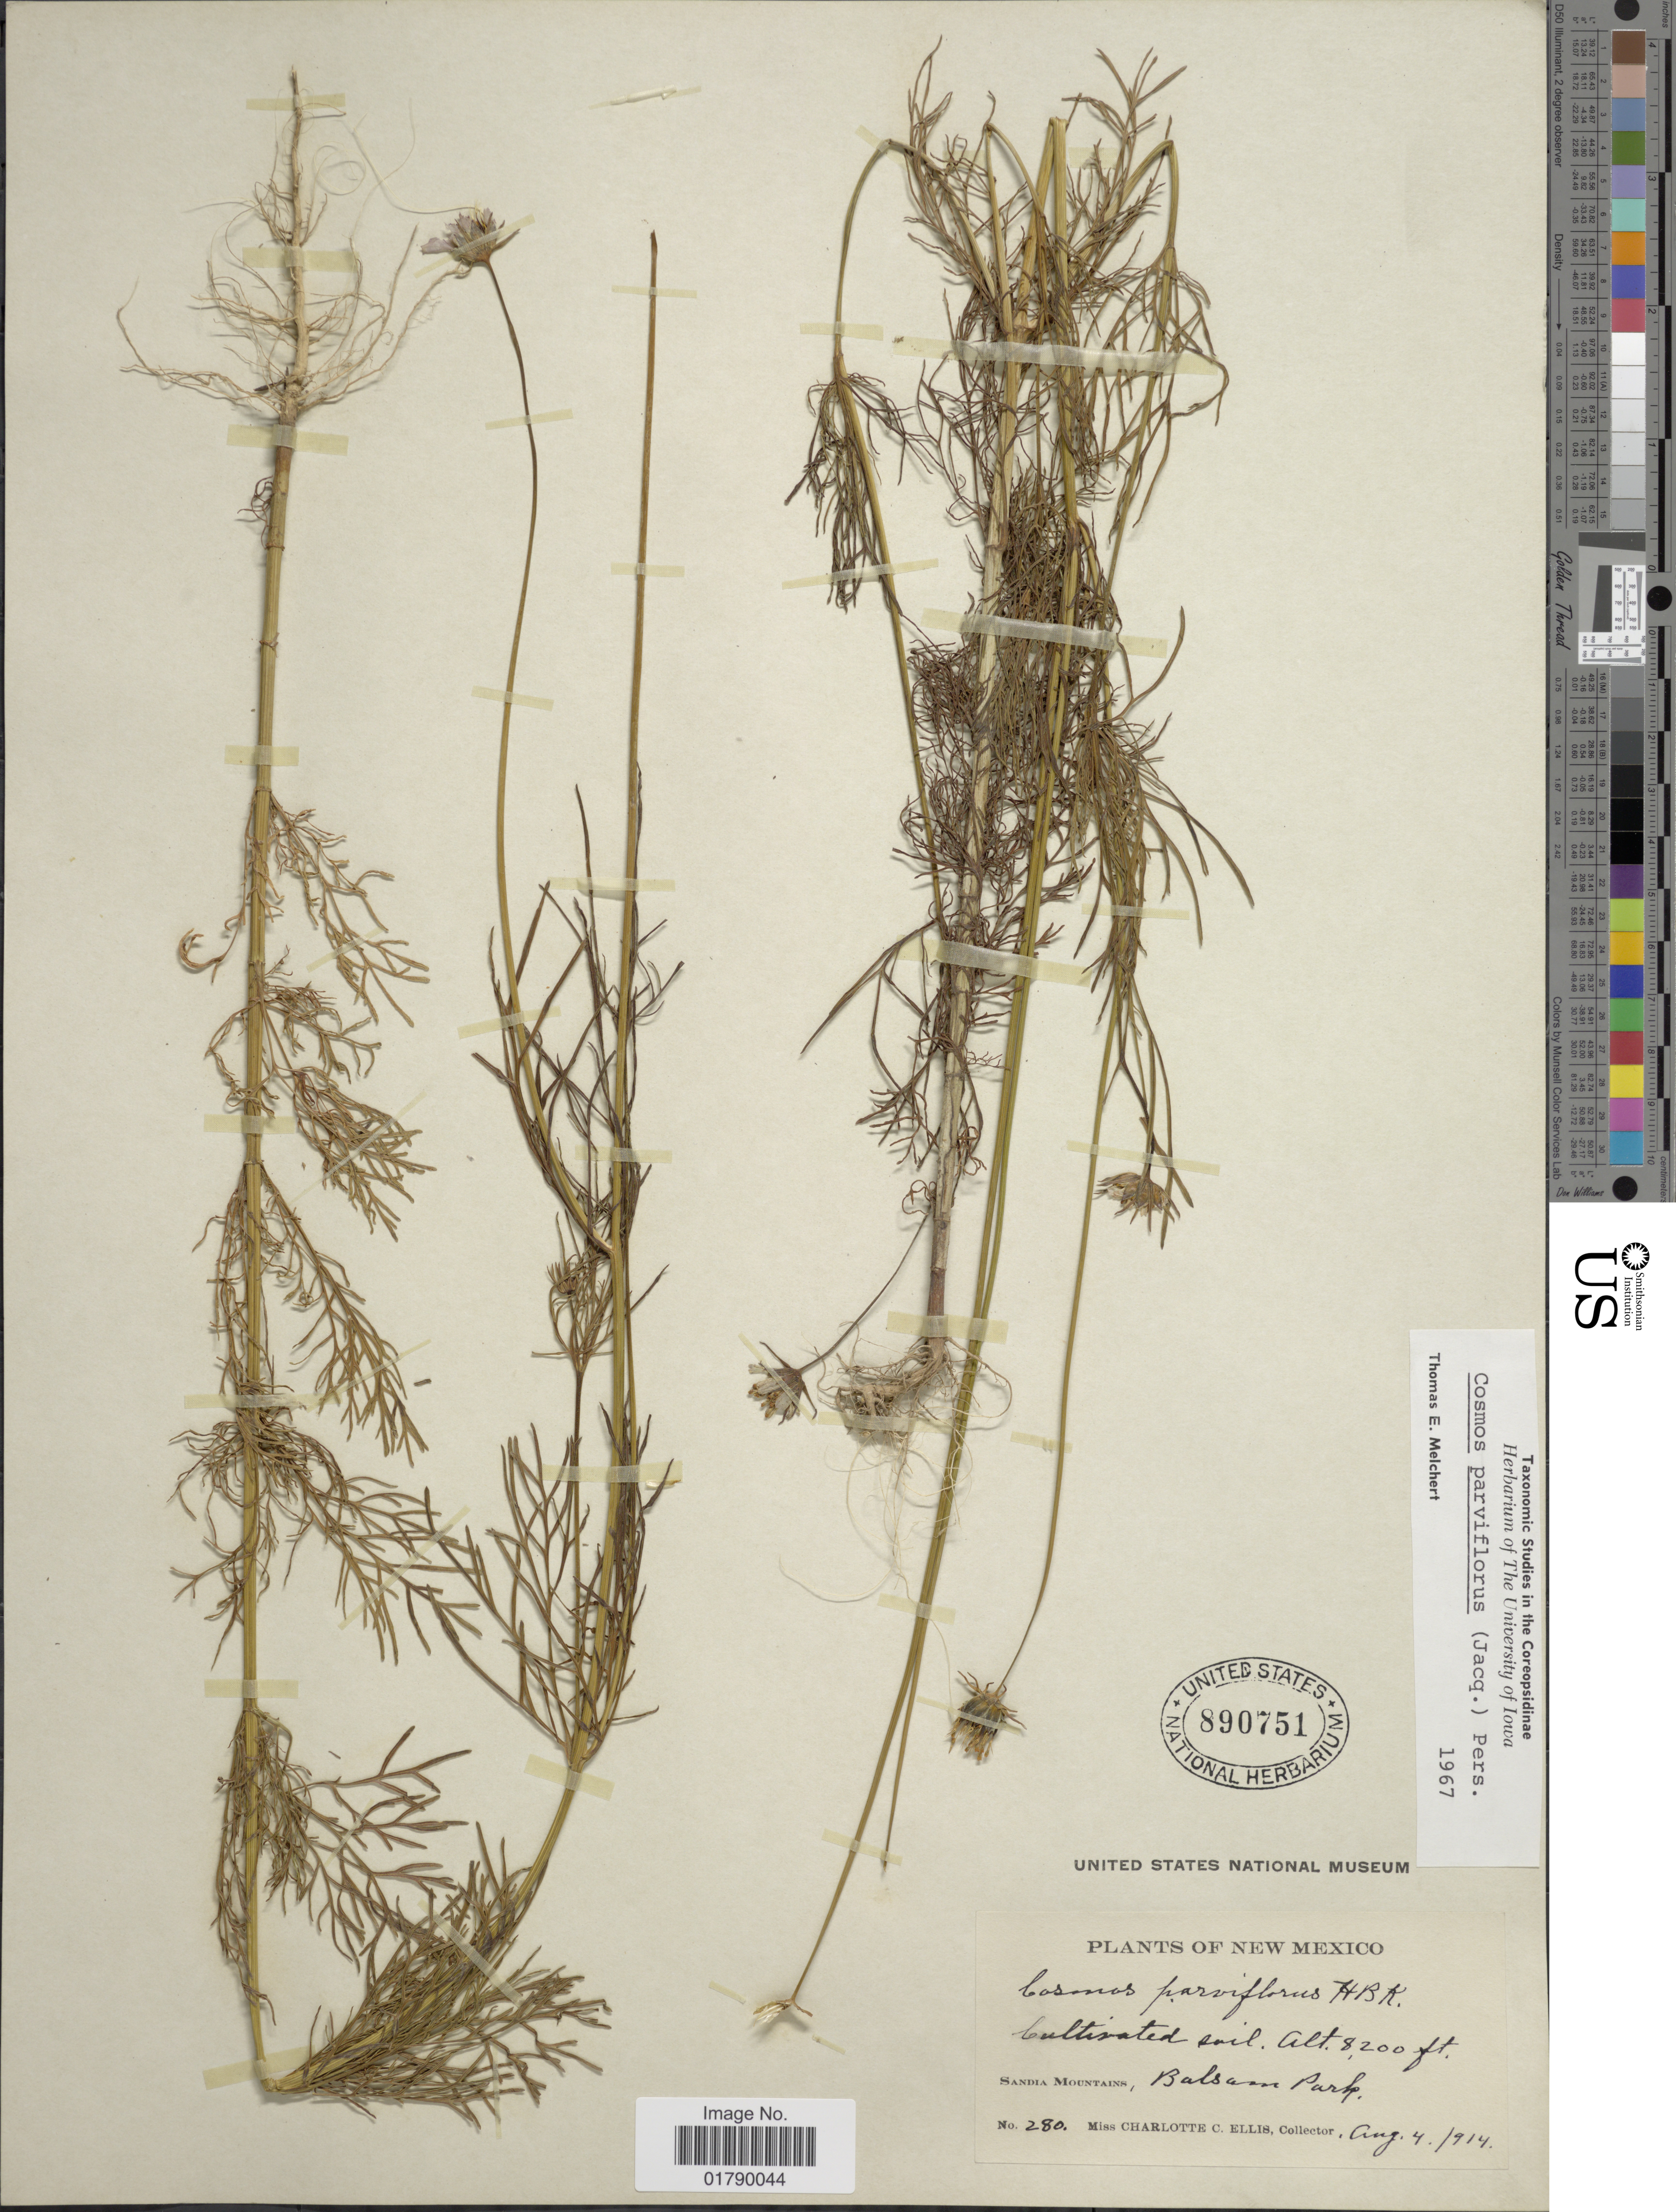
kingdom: Plantae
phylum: Tracheophyta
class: Magnoliopsida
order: Asterales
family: Asteraceae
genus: Cosmos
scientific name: Cosmos parviflorus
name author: (Jacq.) Pers.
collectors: C. C. Ellis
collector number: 280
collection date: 1914-08-04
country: United States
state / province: New Mexico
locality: Sandia Mountains, Balsam park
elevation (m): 2499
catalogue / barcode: US 890751